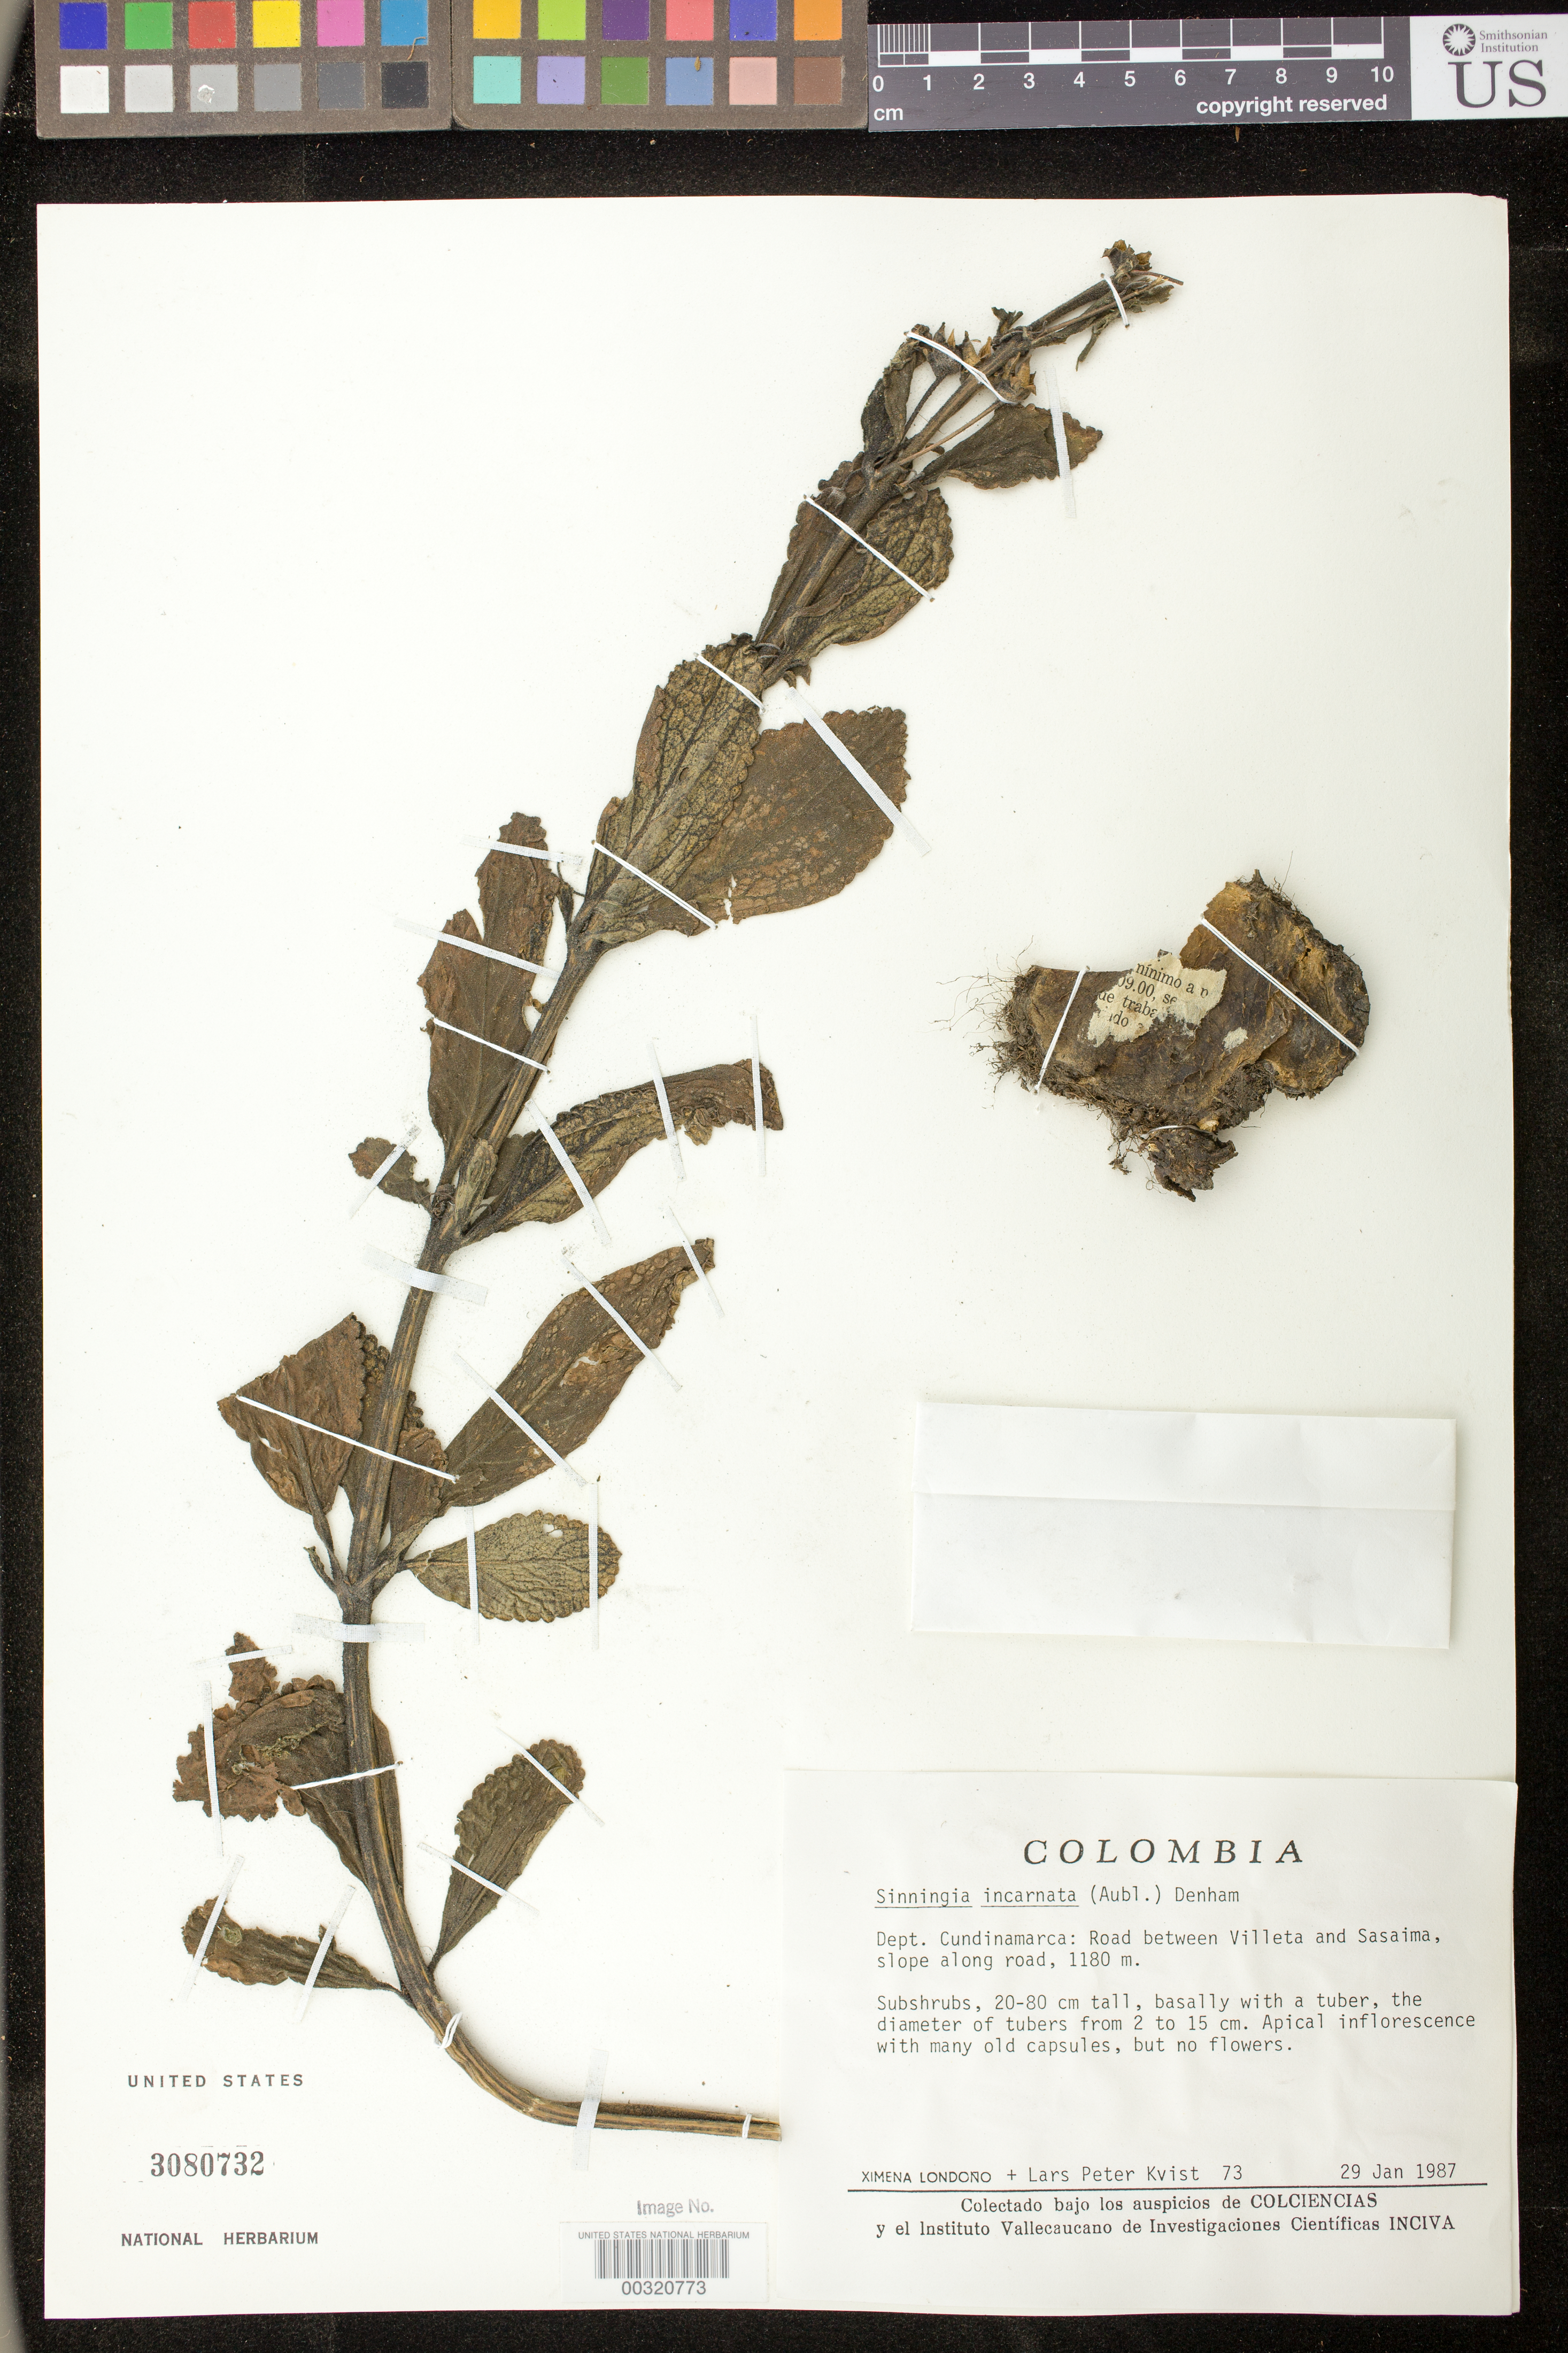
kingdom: Plantae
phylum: Tracheophyta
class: Magnoliopsida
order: Lamiales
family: Gesneriaceae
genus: Sinningia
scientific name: Sinningia incarnata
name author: (Aubl.) D.L. Denham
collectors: X. Londoño & L. P. Kvist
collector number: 73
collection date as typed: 29 Jan 1987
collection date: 1987-01-29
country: Colombia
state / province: Cundinamarca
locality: Road between Villeta and Sasaima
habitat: slope along road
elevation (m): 1180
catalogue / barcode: US 3080732